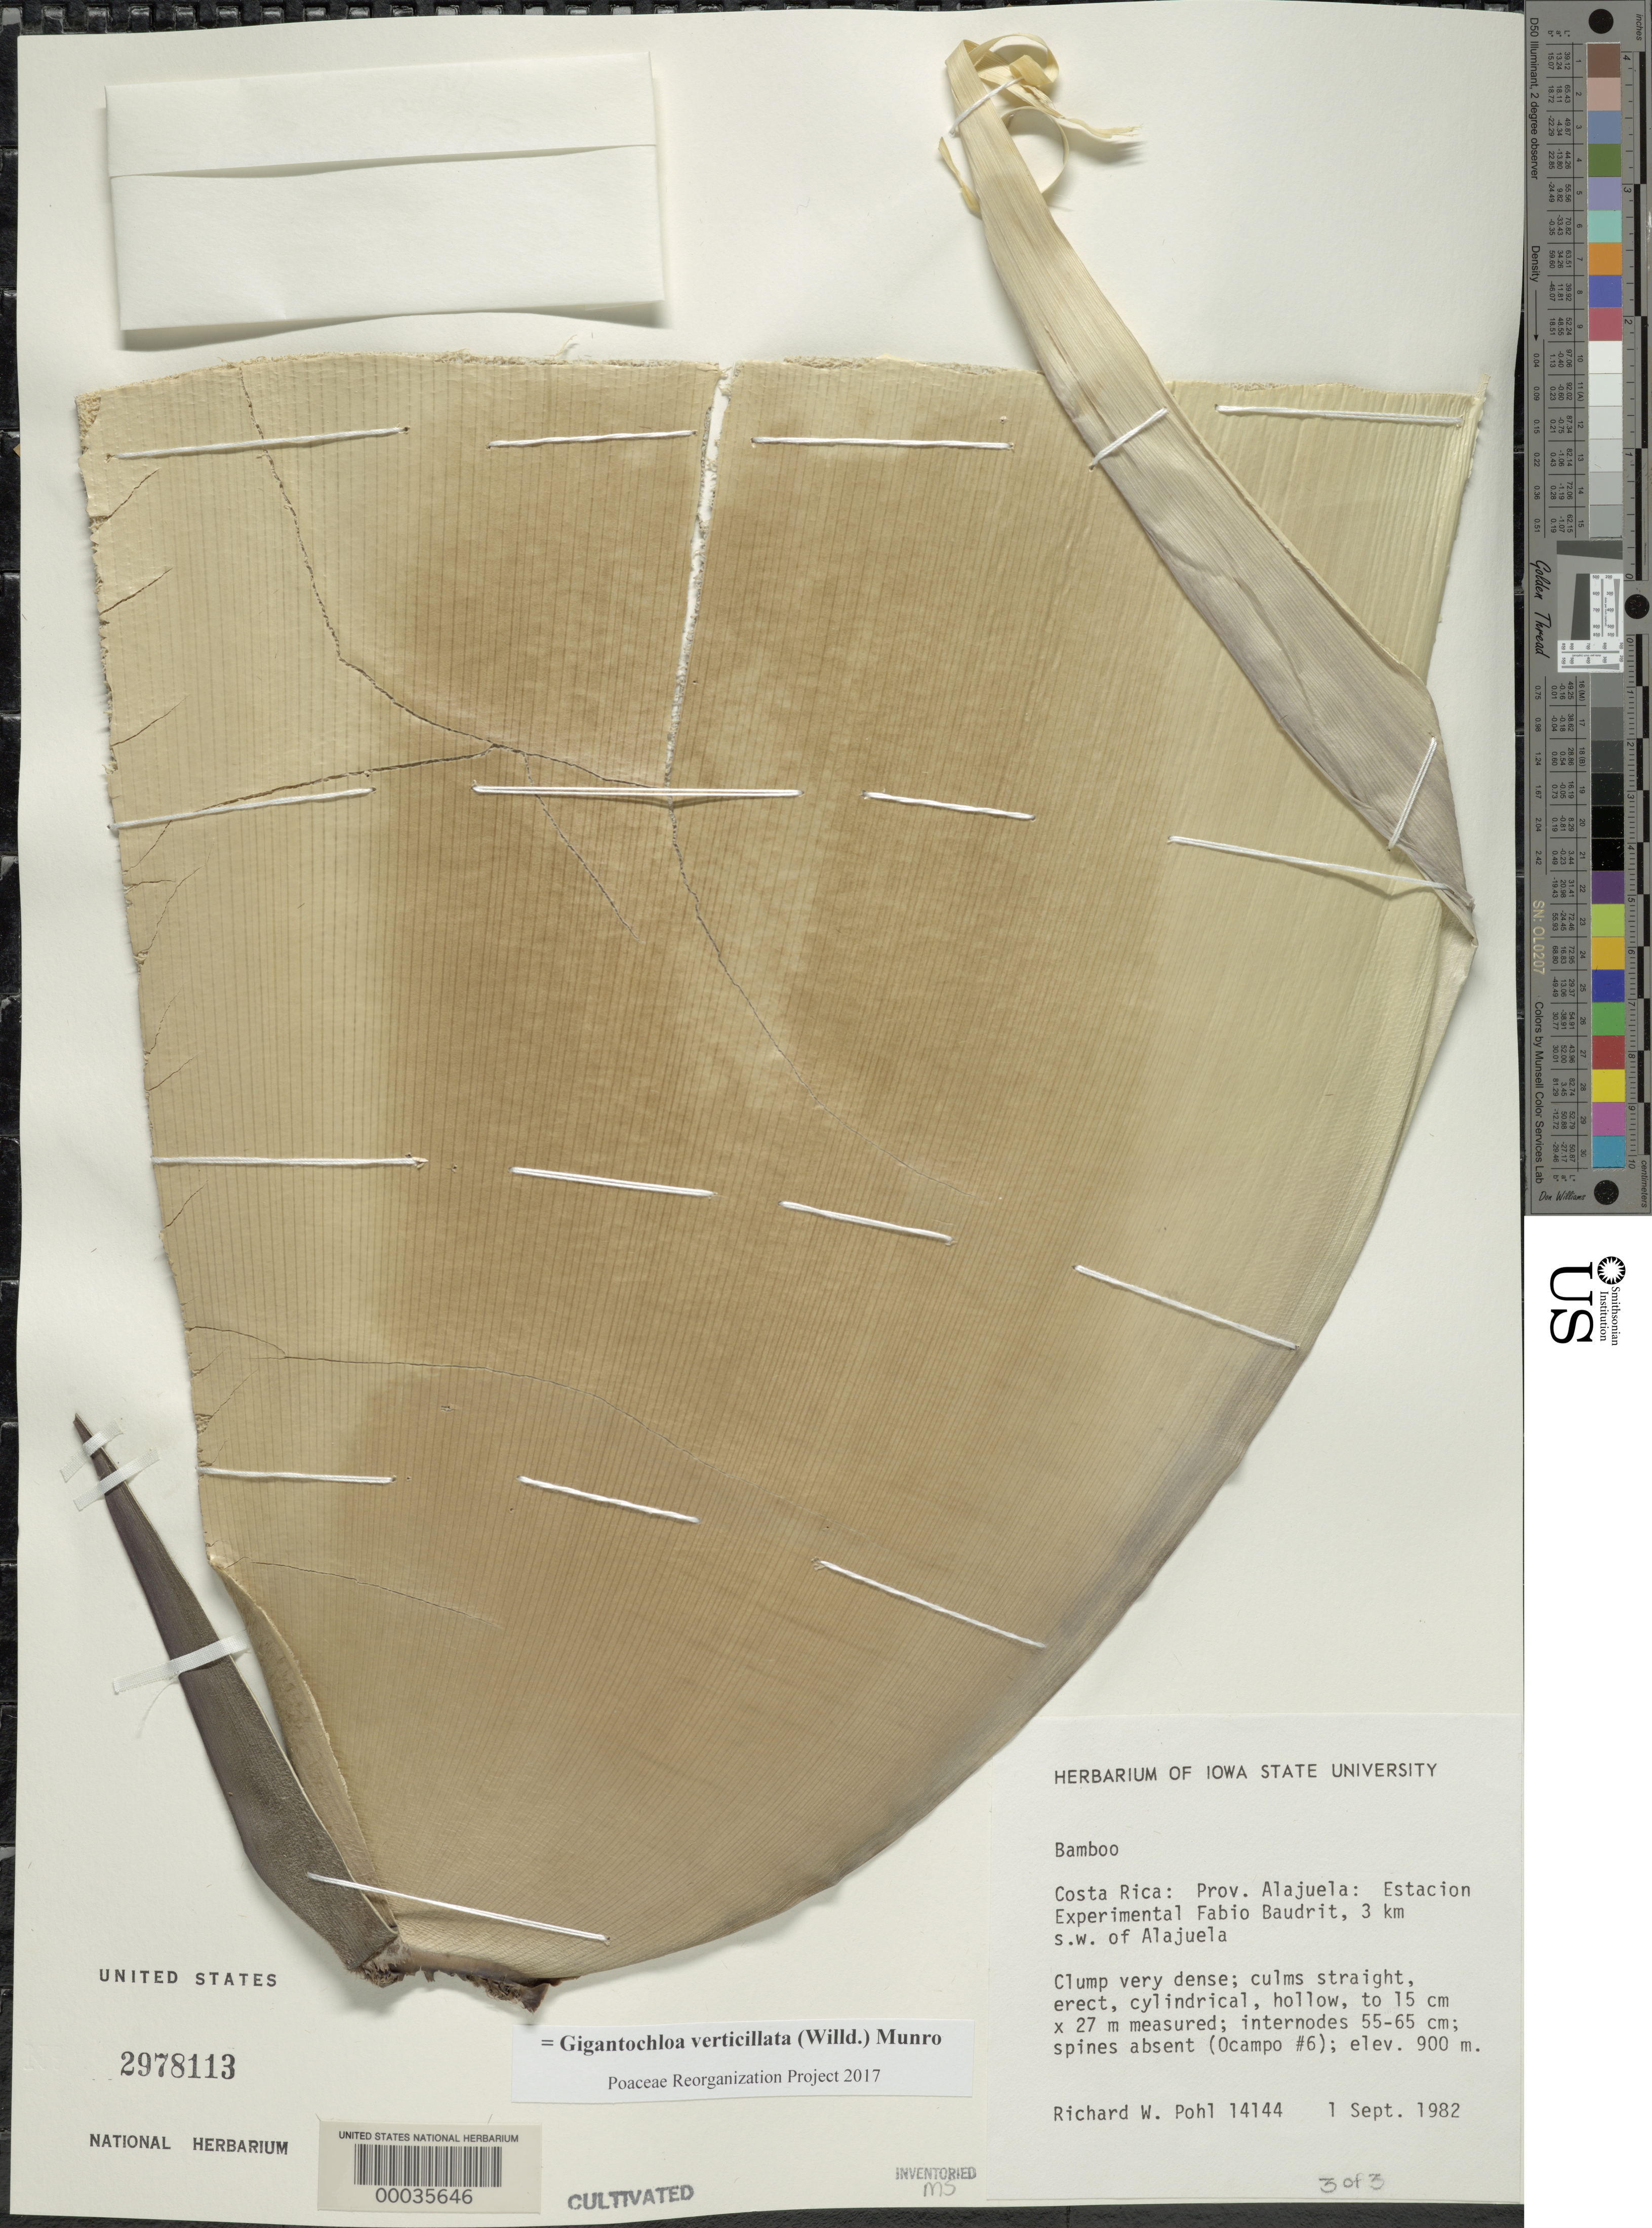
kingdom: Plantae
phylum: Tracheophyta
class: Liliopsida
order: Poales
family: Poaceae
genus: Gigantochloa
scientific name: Gigantochloa verticillata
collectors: R. W. Pohl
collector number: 14144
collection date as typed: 01 Sep 1982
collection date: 1982-09-01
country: Costa Rica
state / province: Alajuela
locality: Estacion Experimental Fabio Baudrit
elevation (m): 900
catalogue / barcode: US 2978113